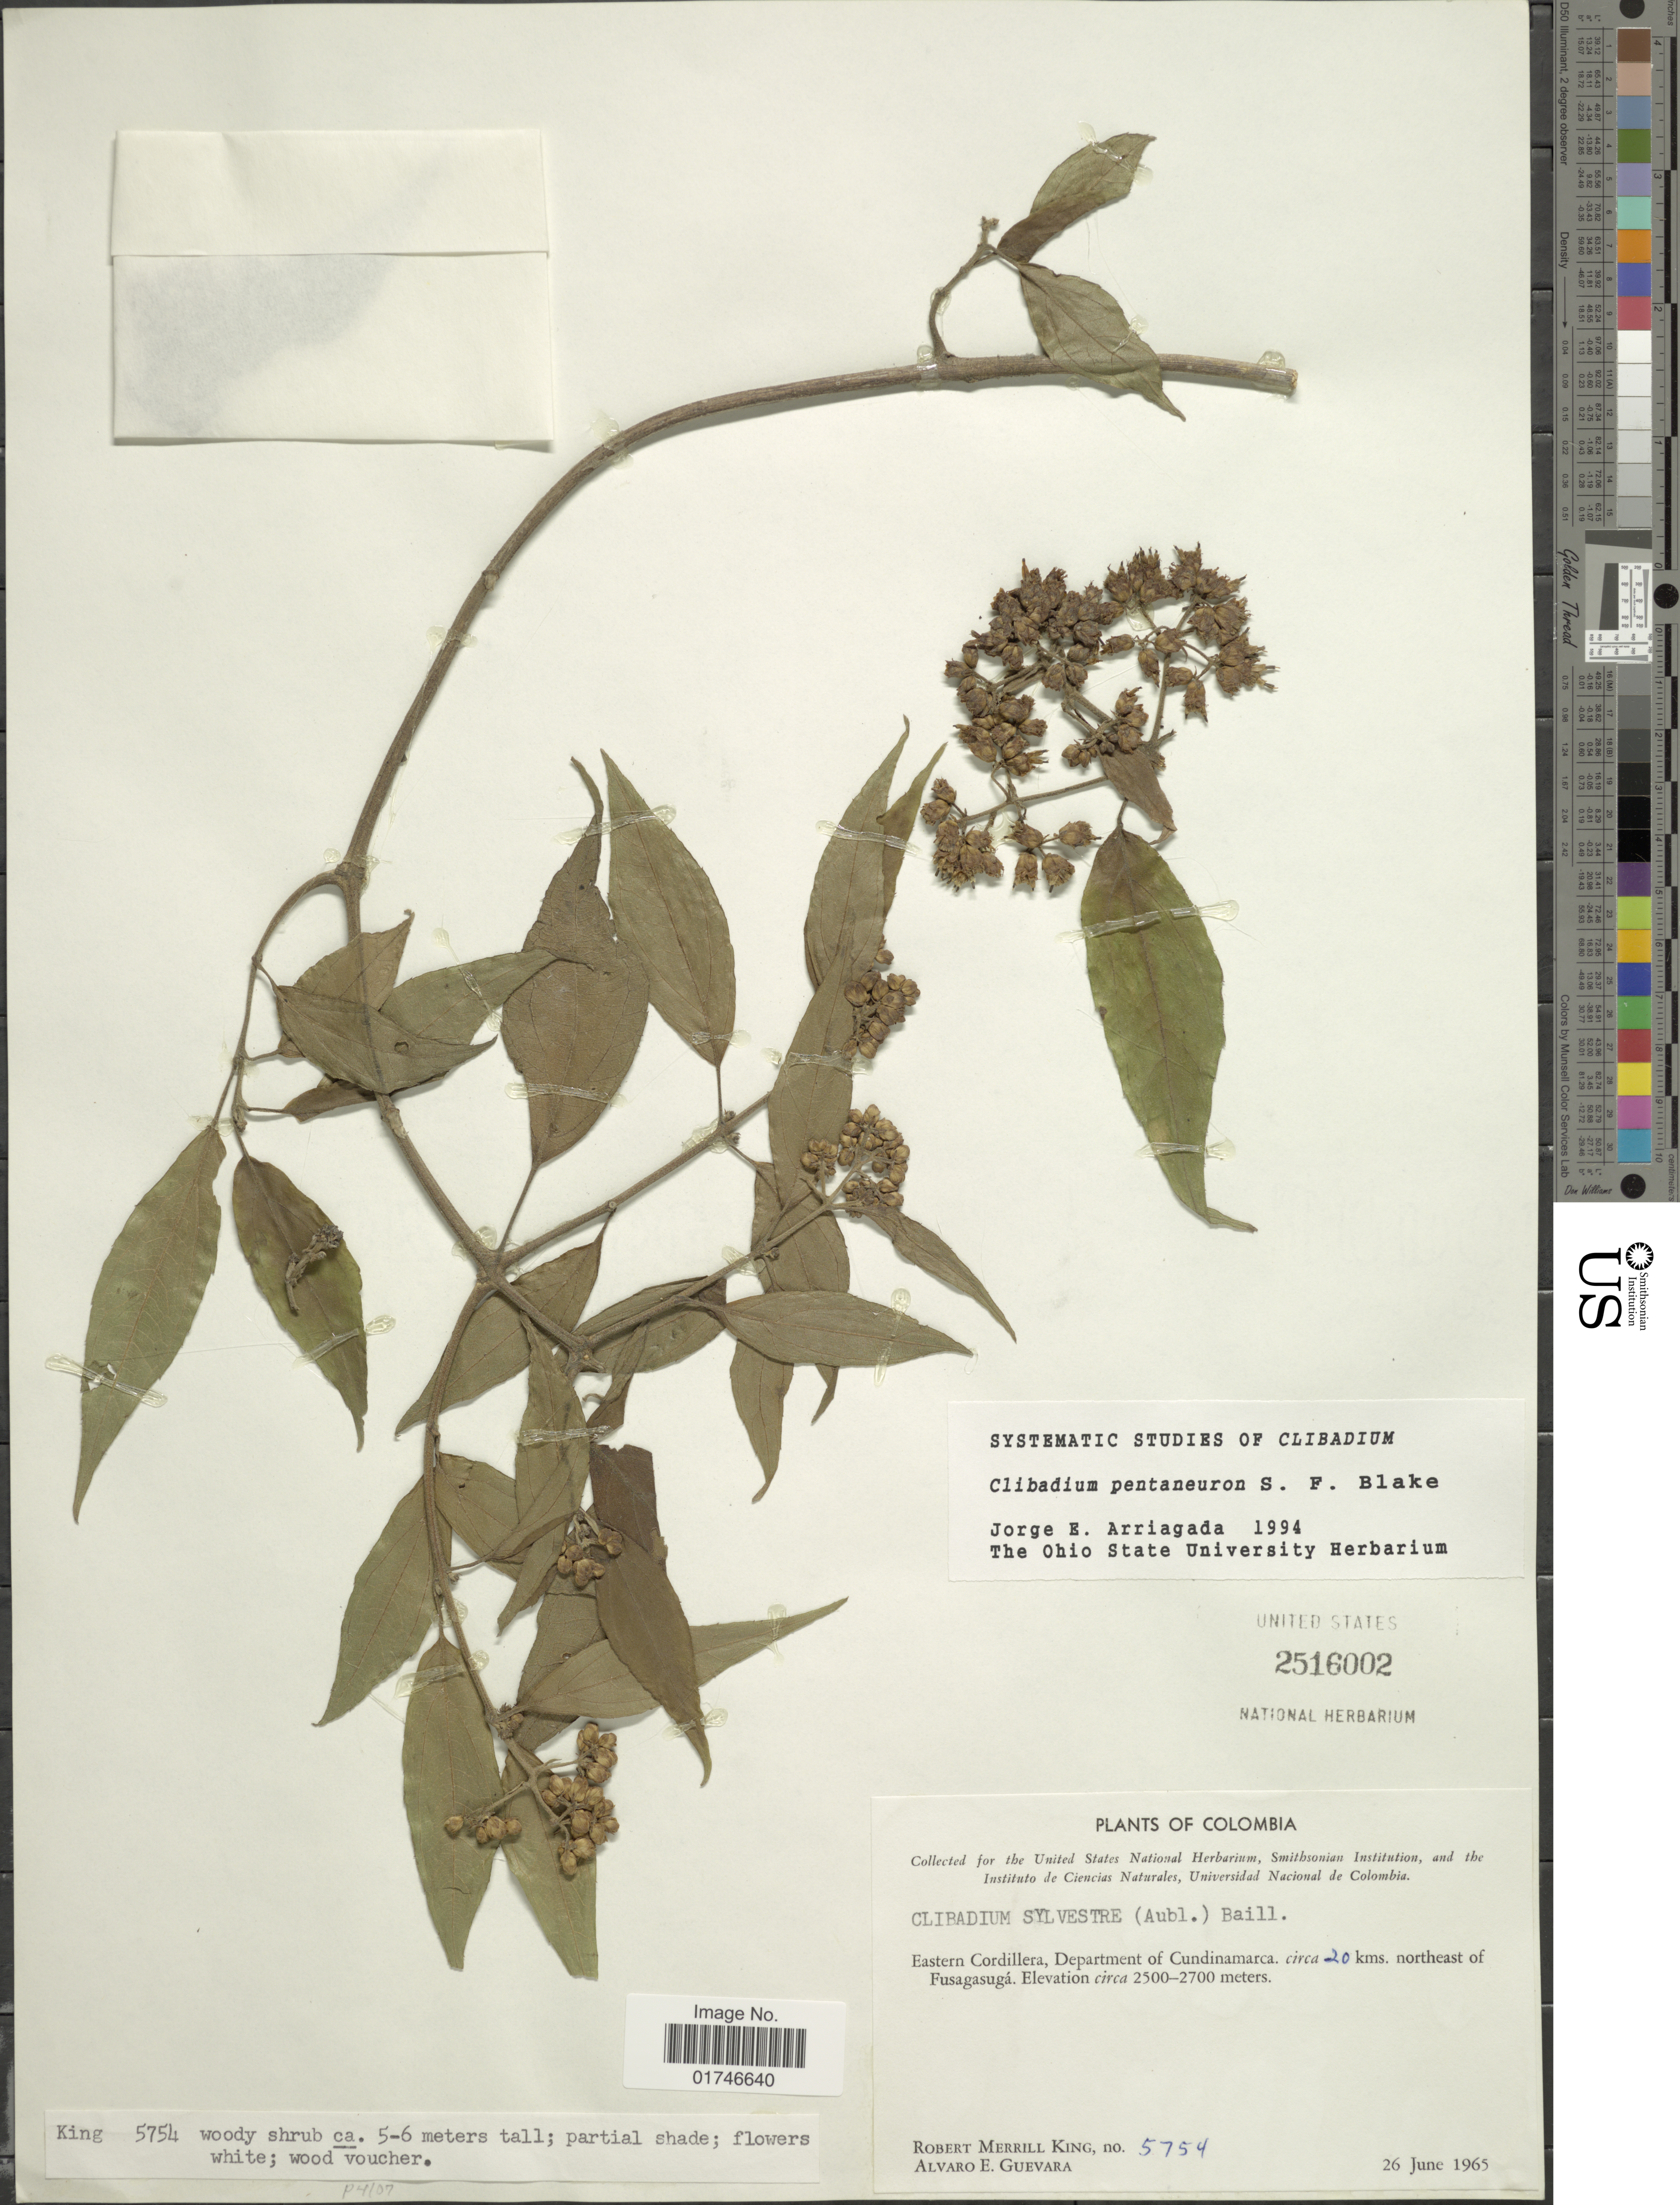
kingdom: Plantae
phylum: Tracheophyta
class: Magnoliopsida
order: Asterales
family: Asteraceae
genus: Clibadium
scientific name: Clibadium pileorubrum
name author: Cuatrec.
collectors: R. M. King & A. E. Guevara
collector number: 5454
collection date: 1965-06-26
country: Colombia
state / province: Cundinamarca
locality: Eastern Cordillera, circa 20 kms.northeast of Fusagasuga.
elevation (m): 2500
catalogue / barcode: US 2516002